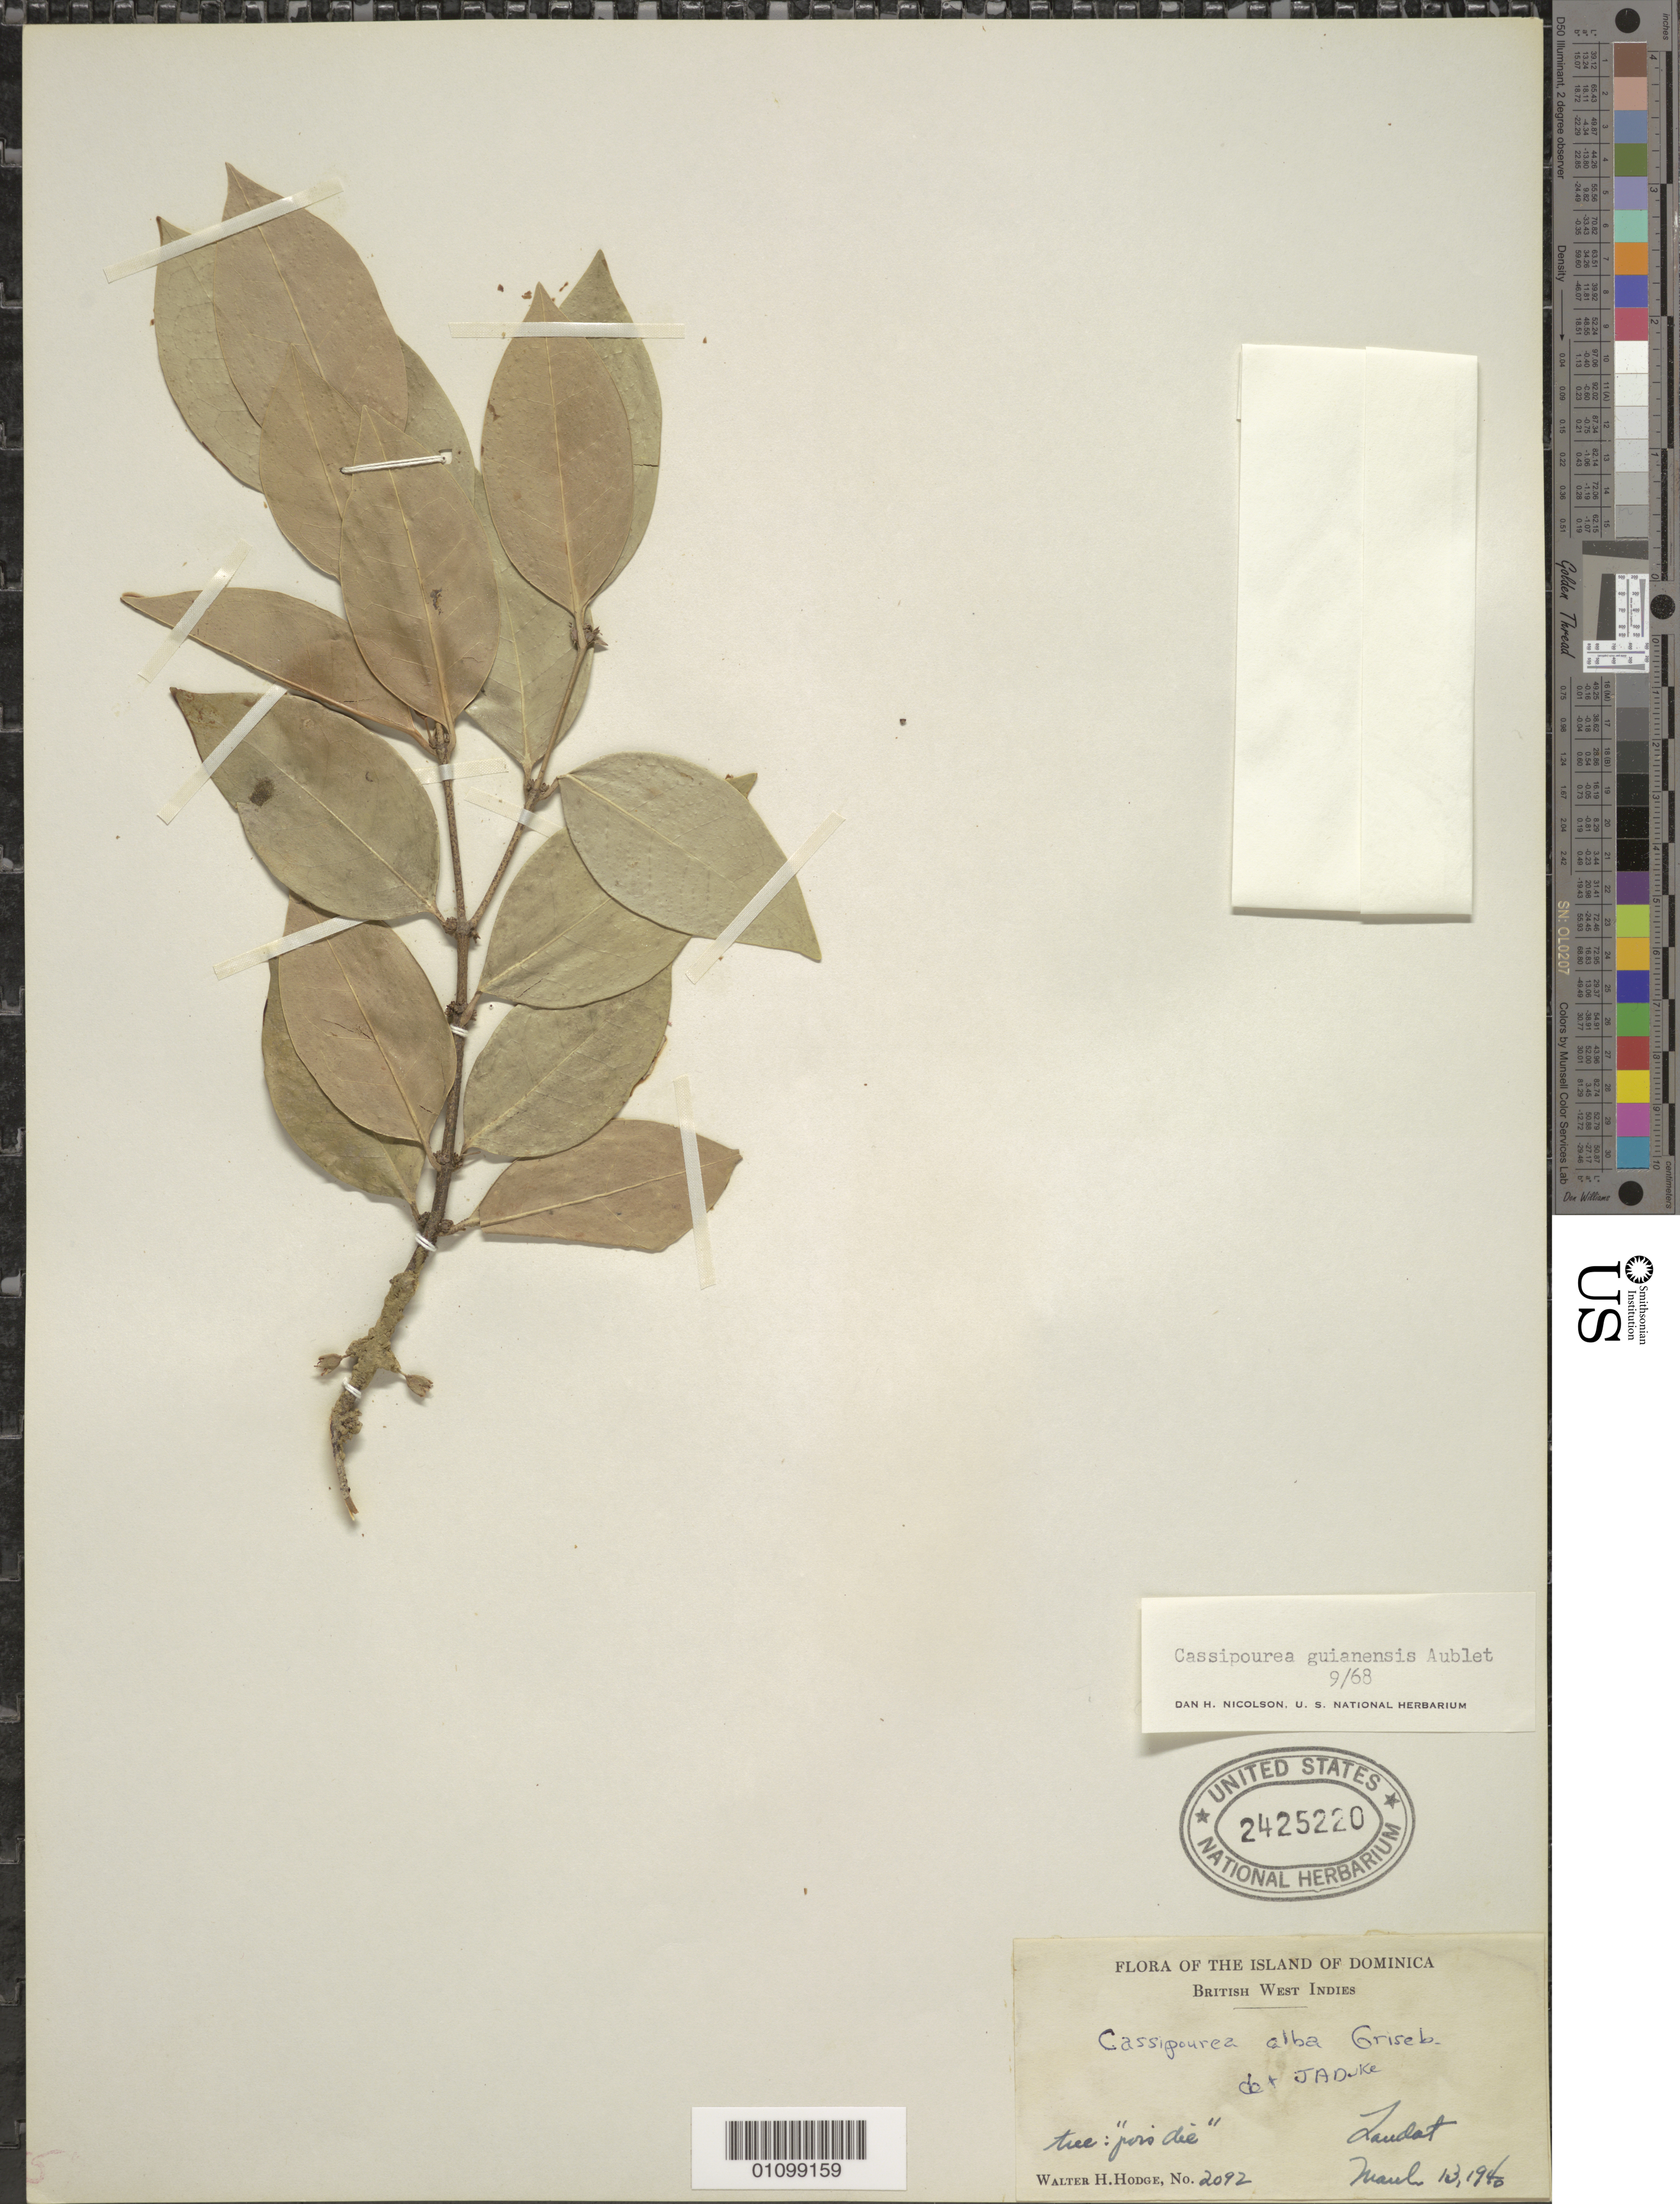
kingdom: Plantae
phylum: Tracheophyta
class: Magnoliopsida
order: Malpighiales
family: Rhizophoraceae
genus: Cassipourea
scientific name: Cassipourea guianensis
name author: Aubl.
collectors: W. Hodge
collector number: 2092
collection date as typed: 13 Mar 1940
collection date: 1940-03-13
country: Dominica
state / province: St. George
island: Dominica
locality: Laudat.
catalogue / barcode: US 2425220